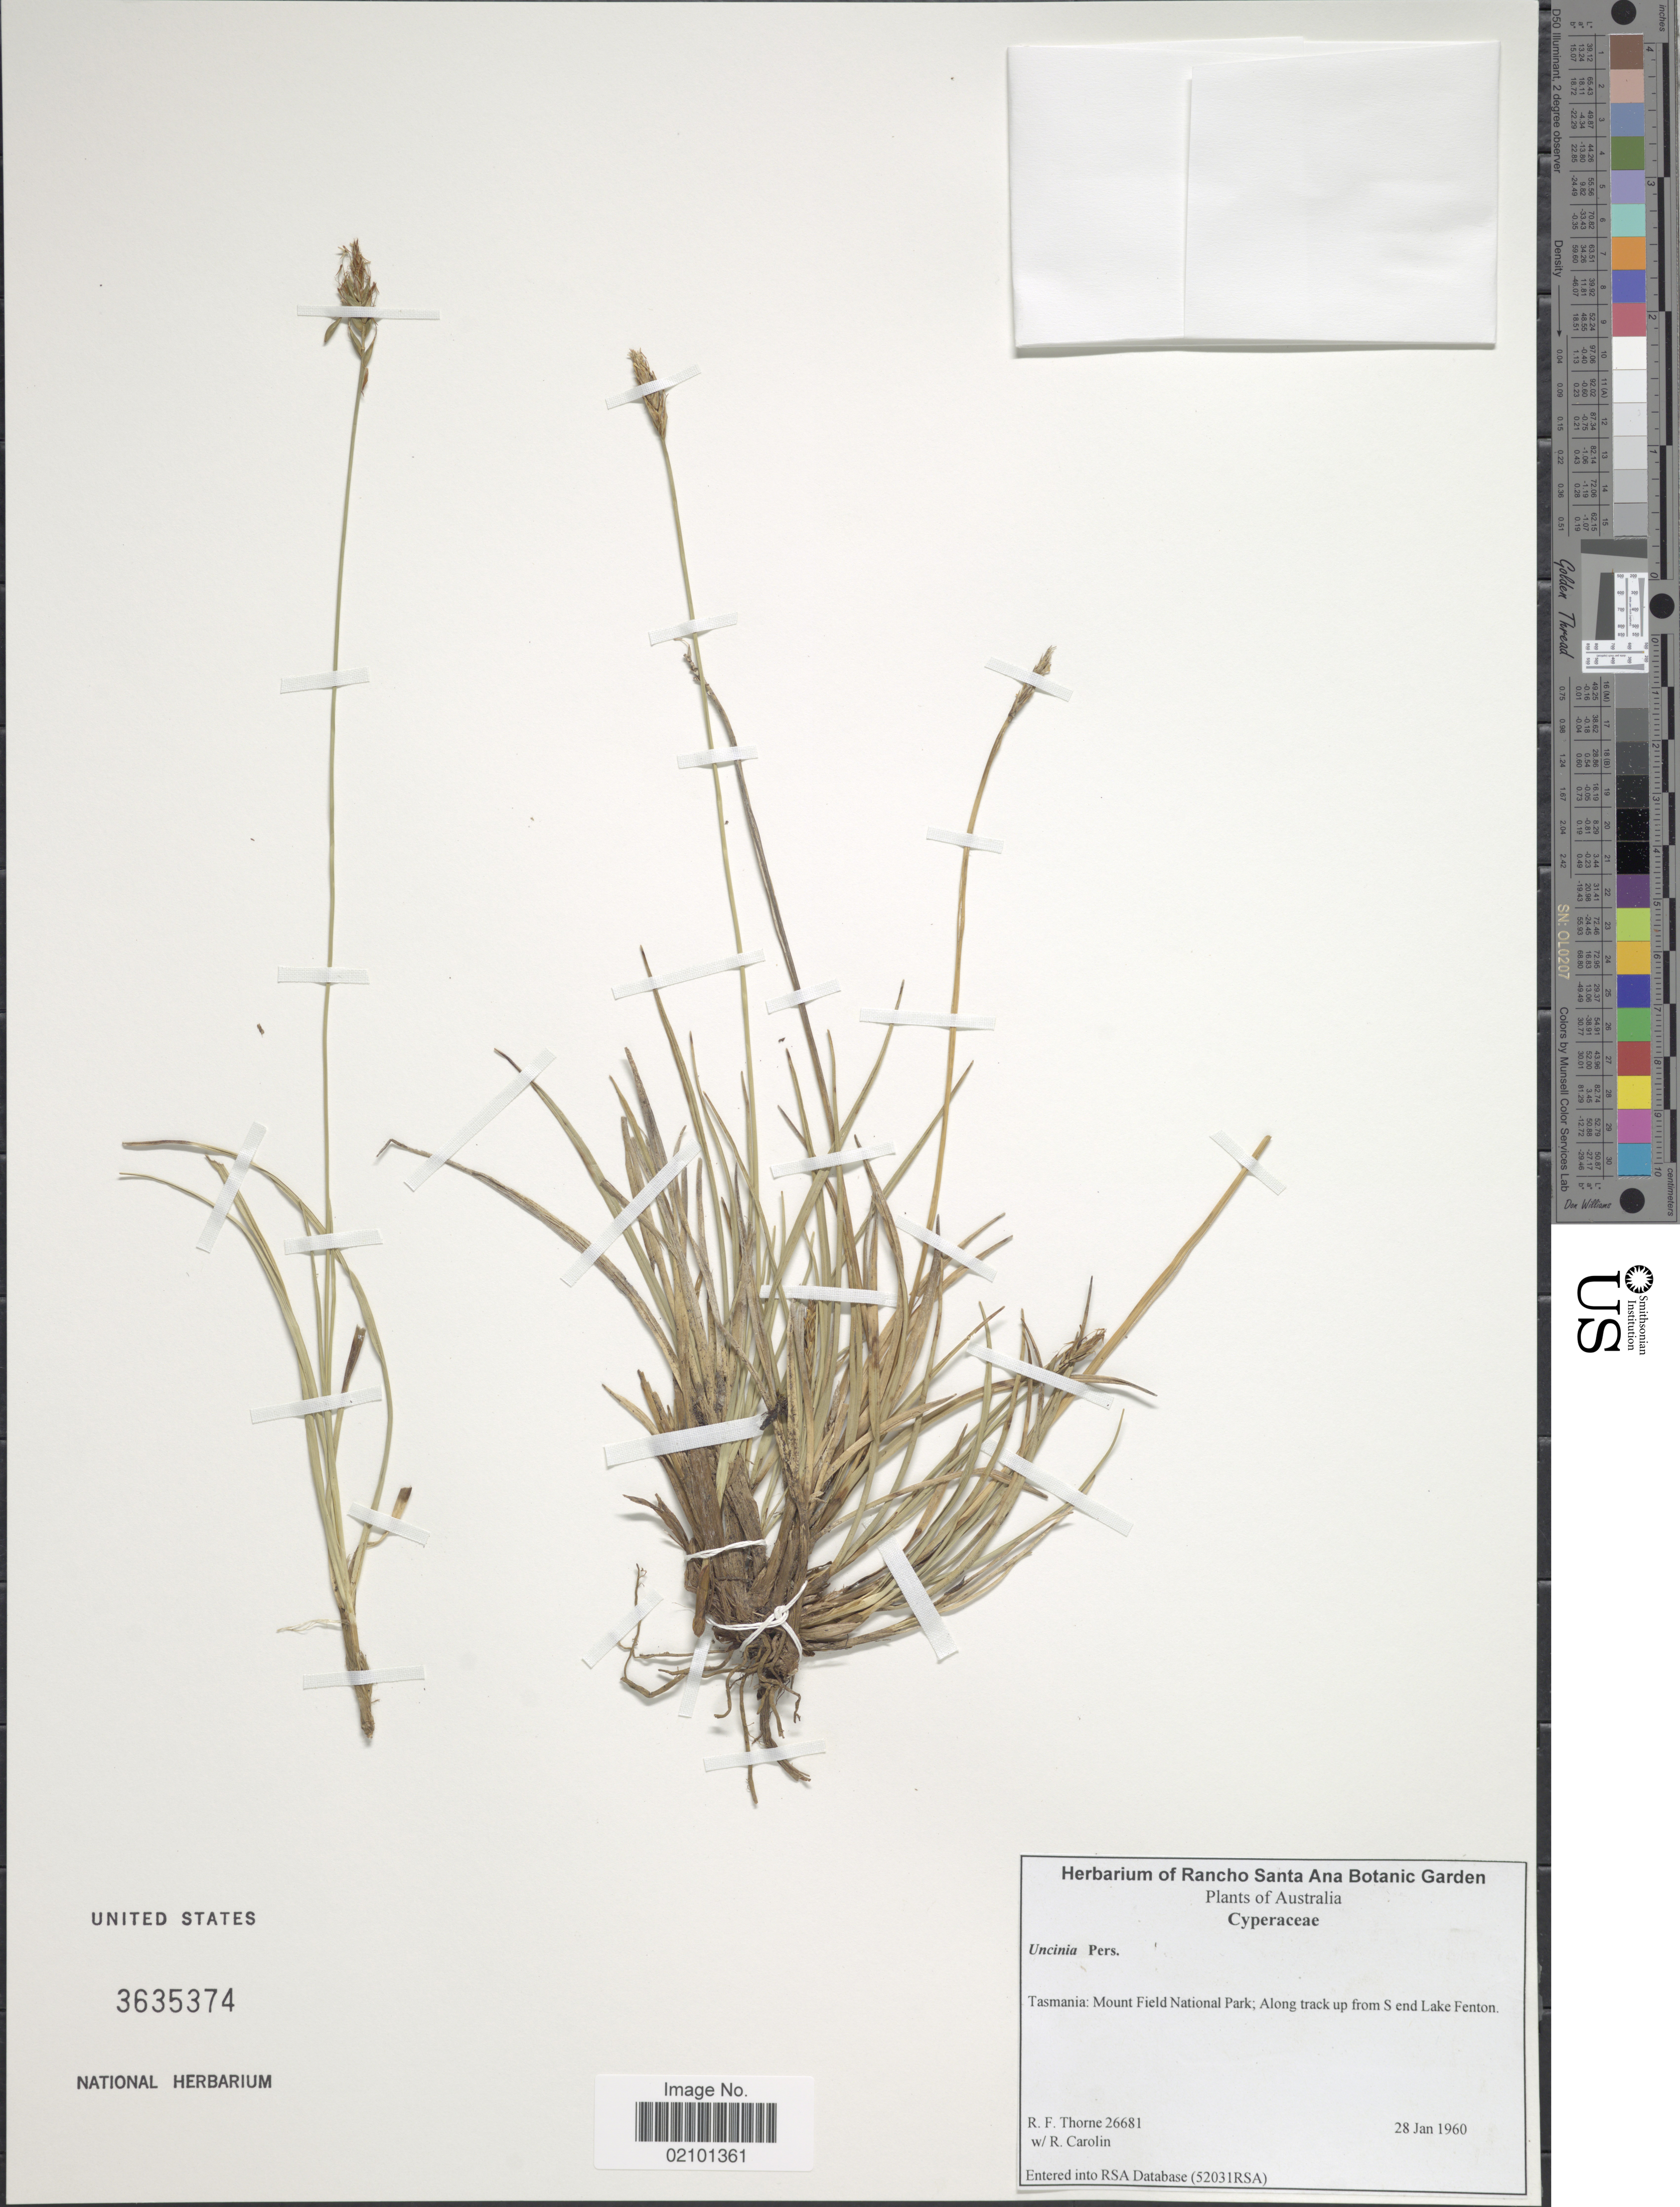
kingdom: Plantae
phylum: Tracheophyta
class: Liliopsida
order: Poales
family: Cyperaceae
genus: Carex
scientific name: Carex austrocompacta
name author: K.L. Wilson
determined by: Strong, Mark T., (BOT), Smithsonian Institution - National Museum of Natural History (UNITED STATES)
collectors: R. F. Thorne & R. Carolin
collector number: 26681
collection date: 1960-01-28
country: Australia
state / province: Tasmania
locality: Mount Field National Park; Along track up from S end Lake Fenton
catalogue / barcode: US 3635374